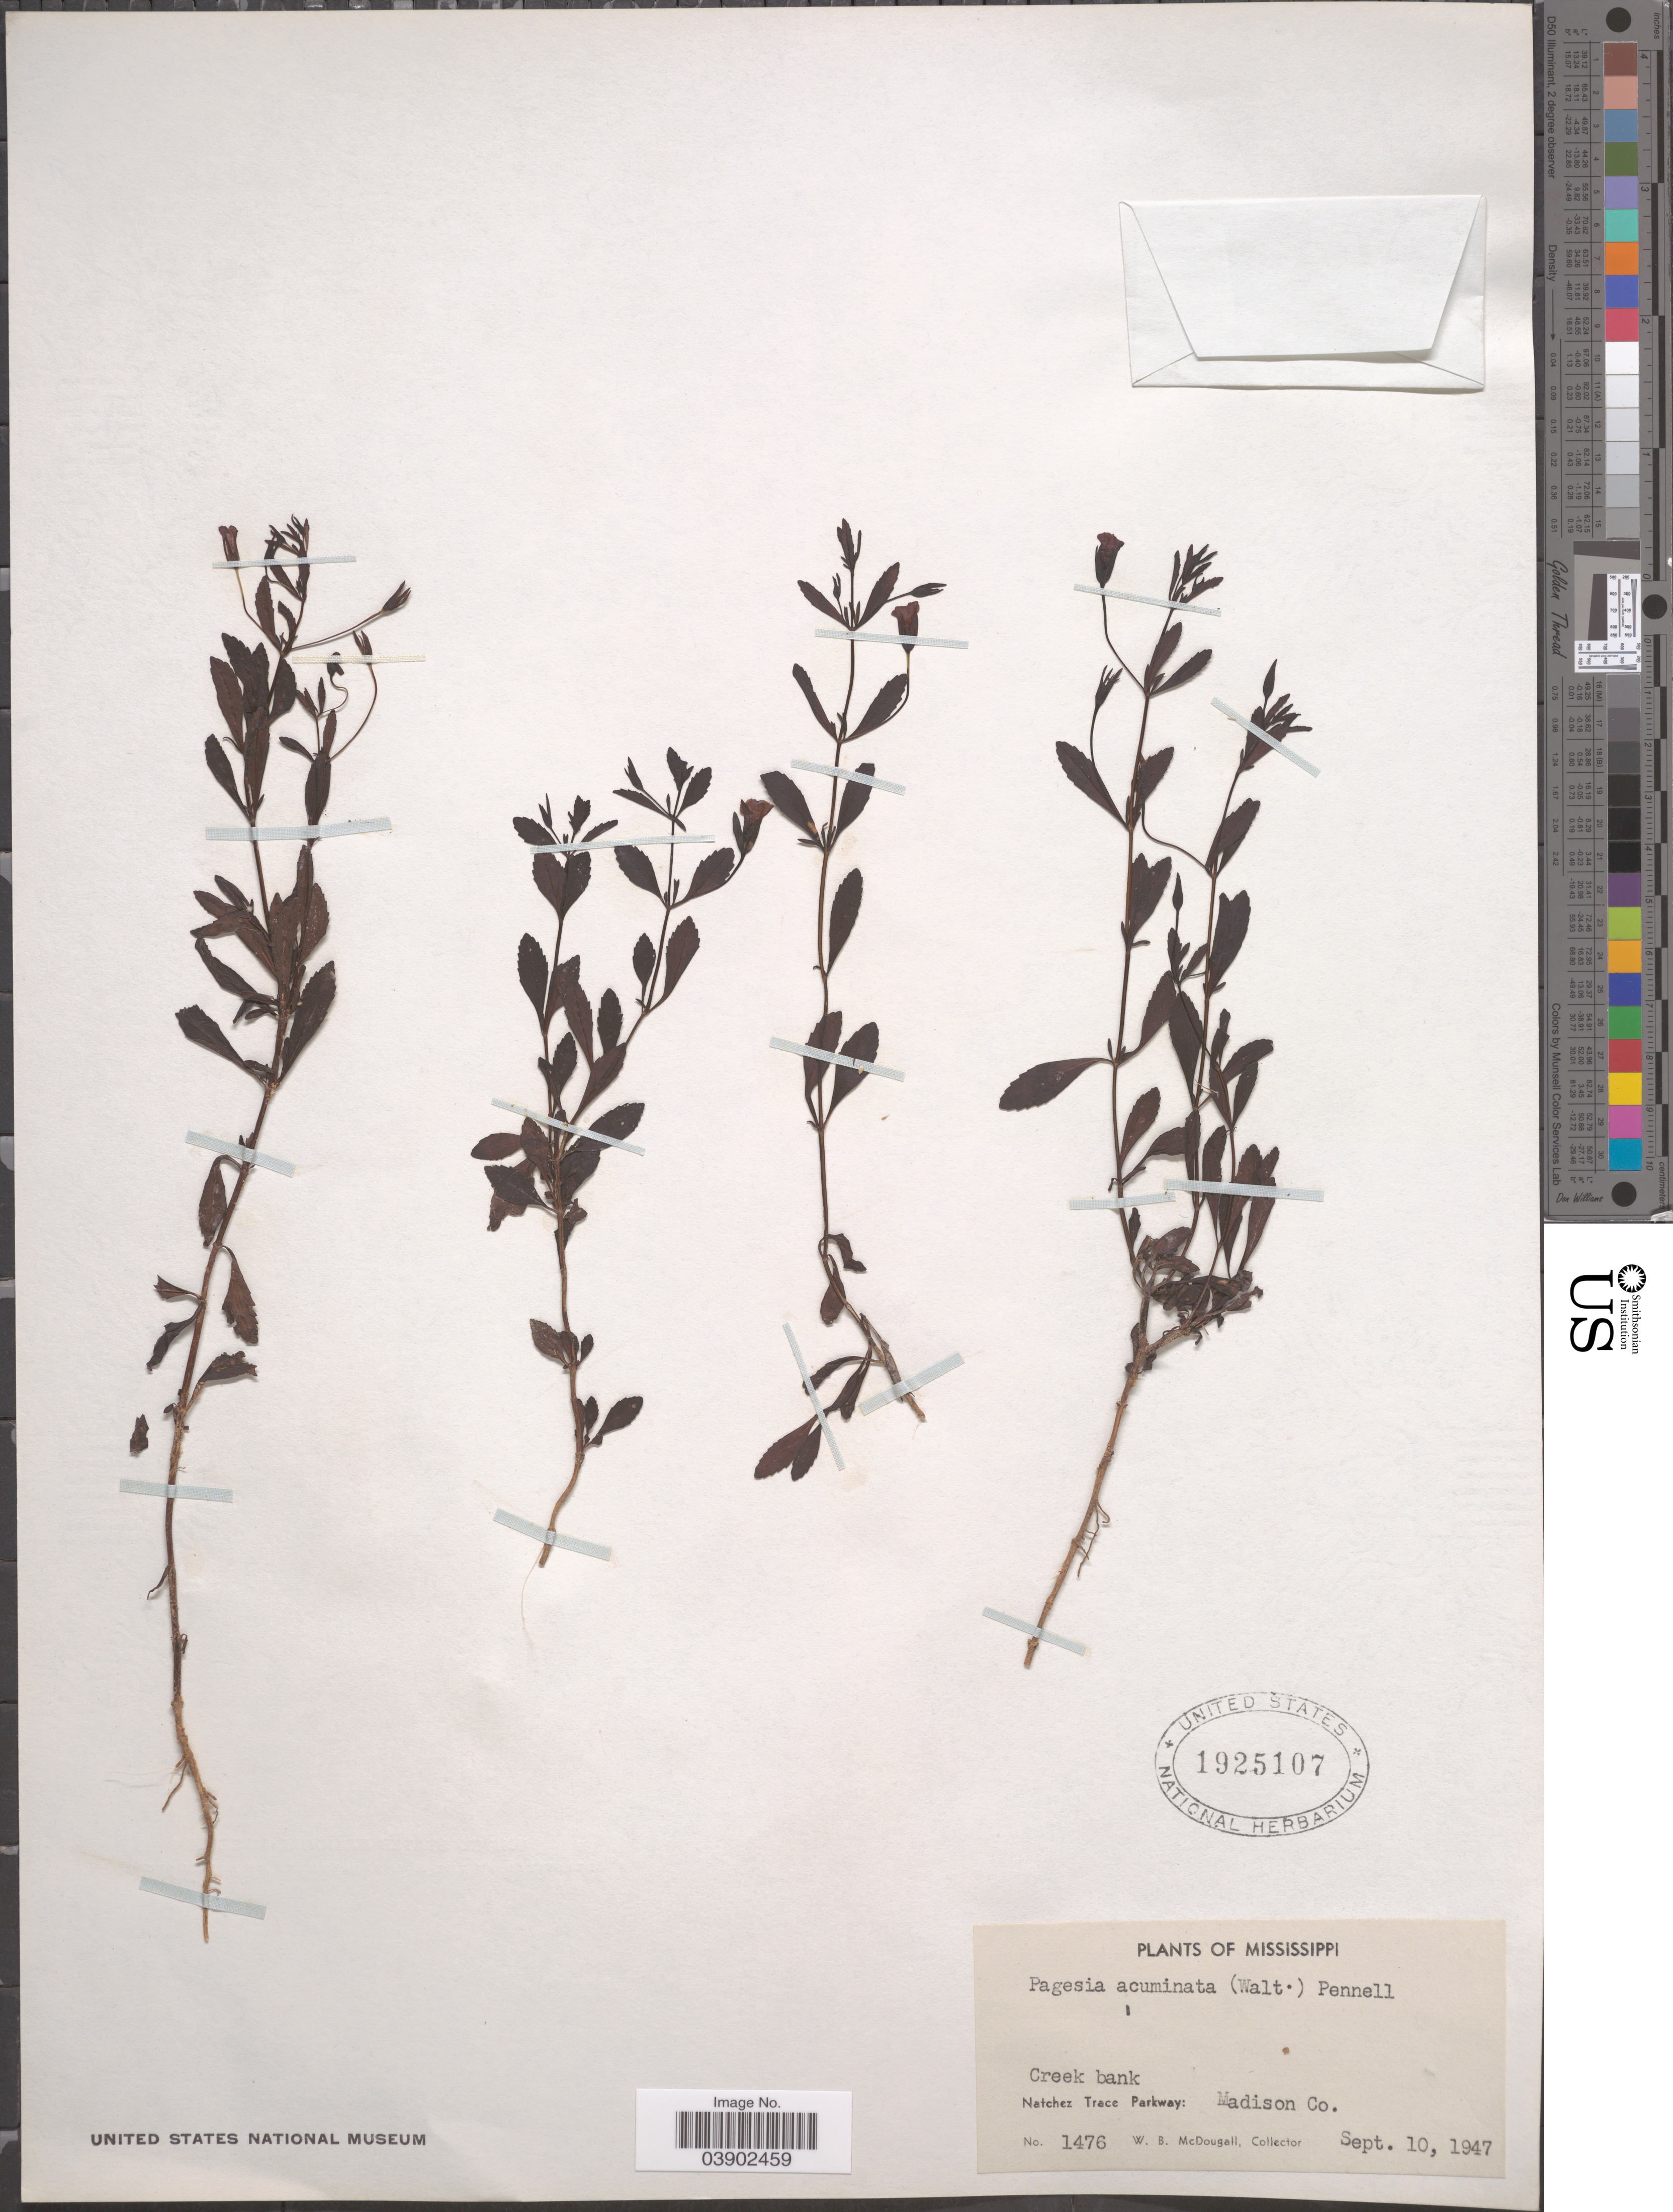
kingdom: Plantae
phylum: Tracheophyta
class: Magnoliopsida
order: Lamiales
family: Plantaginaceae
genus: Mecardonia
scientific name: Mecardonia acuminata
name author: (Walter) Small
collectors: W. B. McDougall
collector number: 1476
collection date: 1947-09-10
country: United States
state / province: Mississippi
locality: Creek bank. Natchez Trace Parkway: Madison Co.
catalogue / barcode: US 1925107